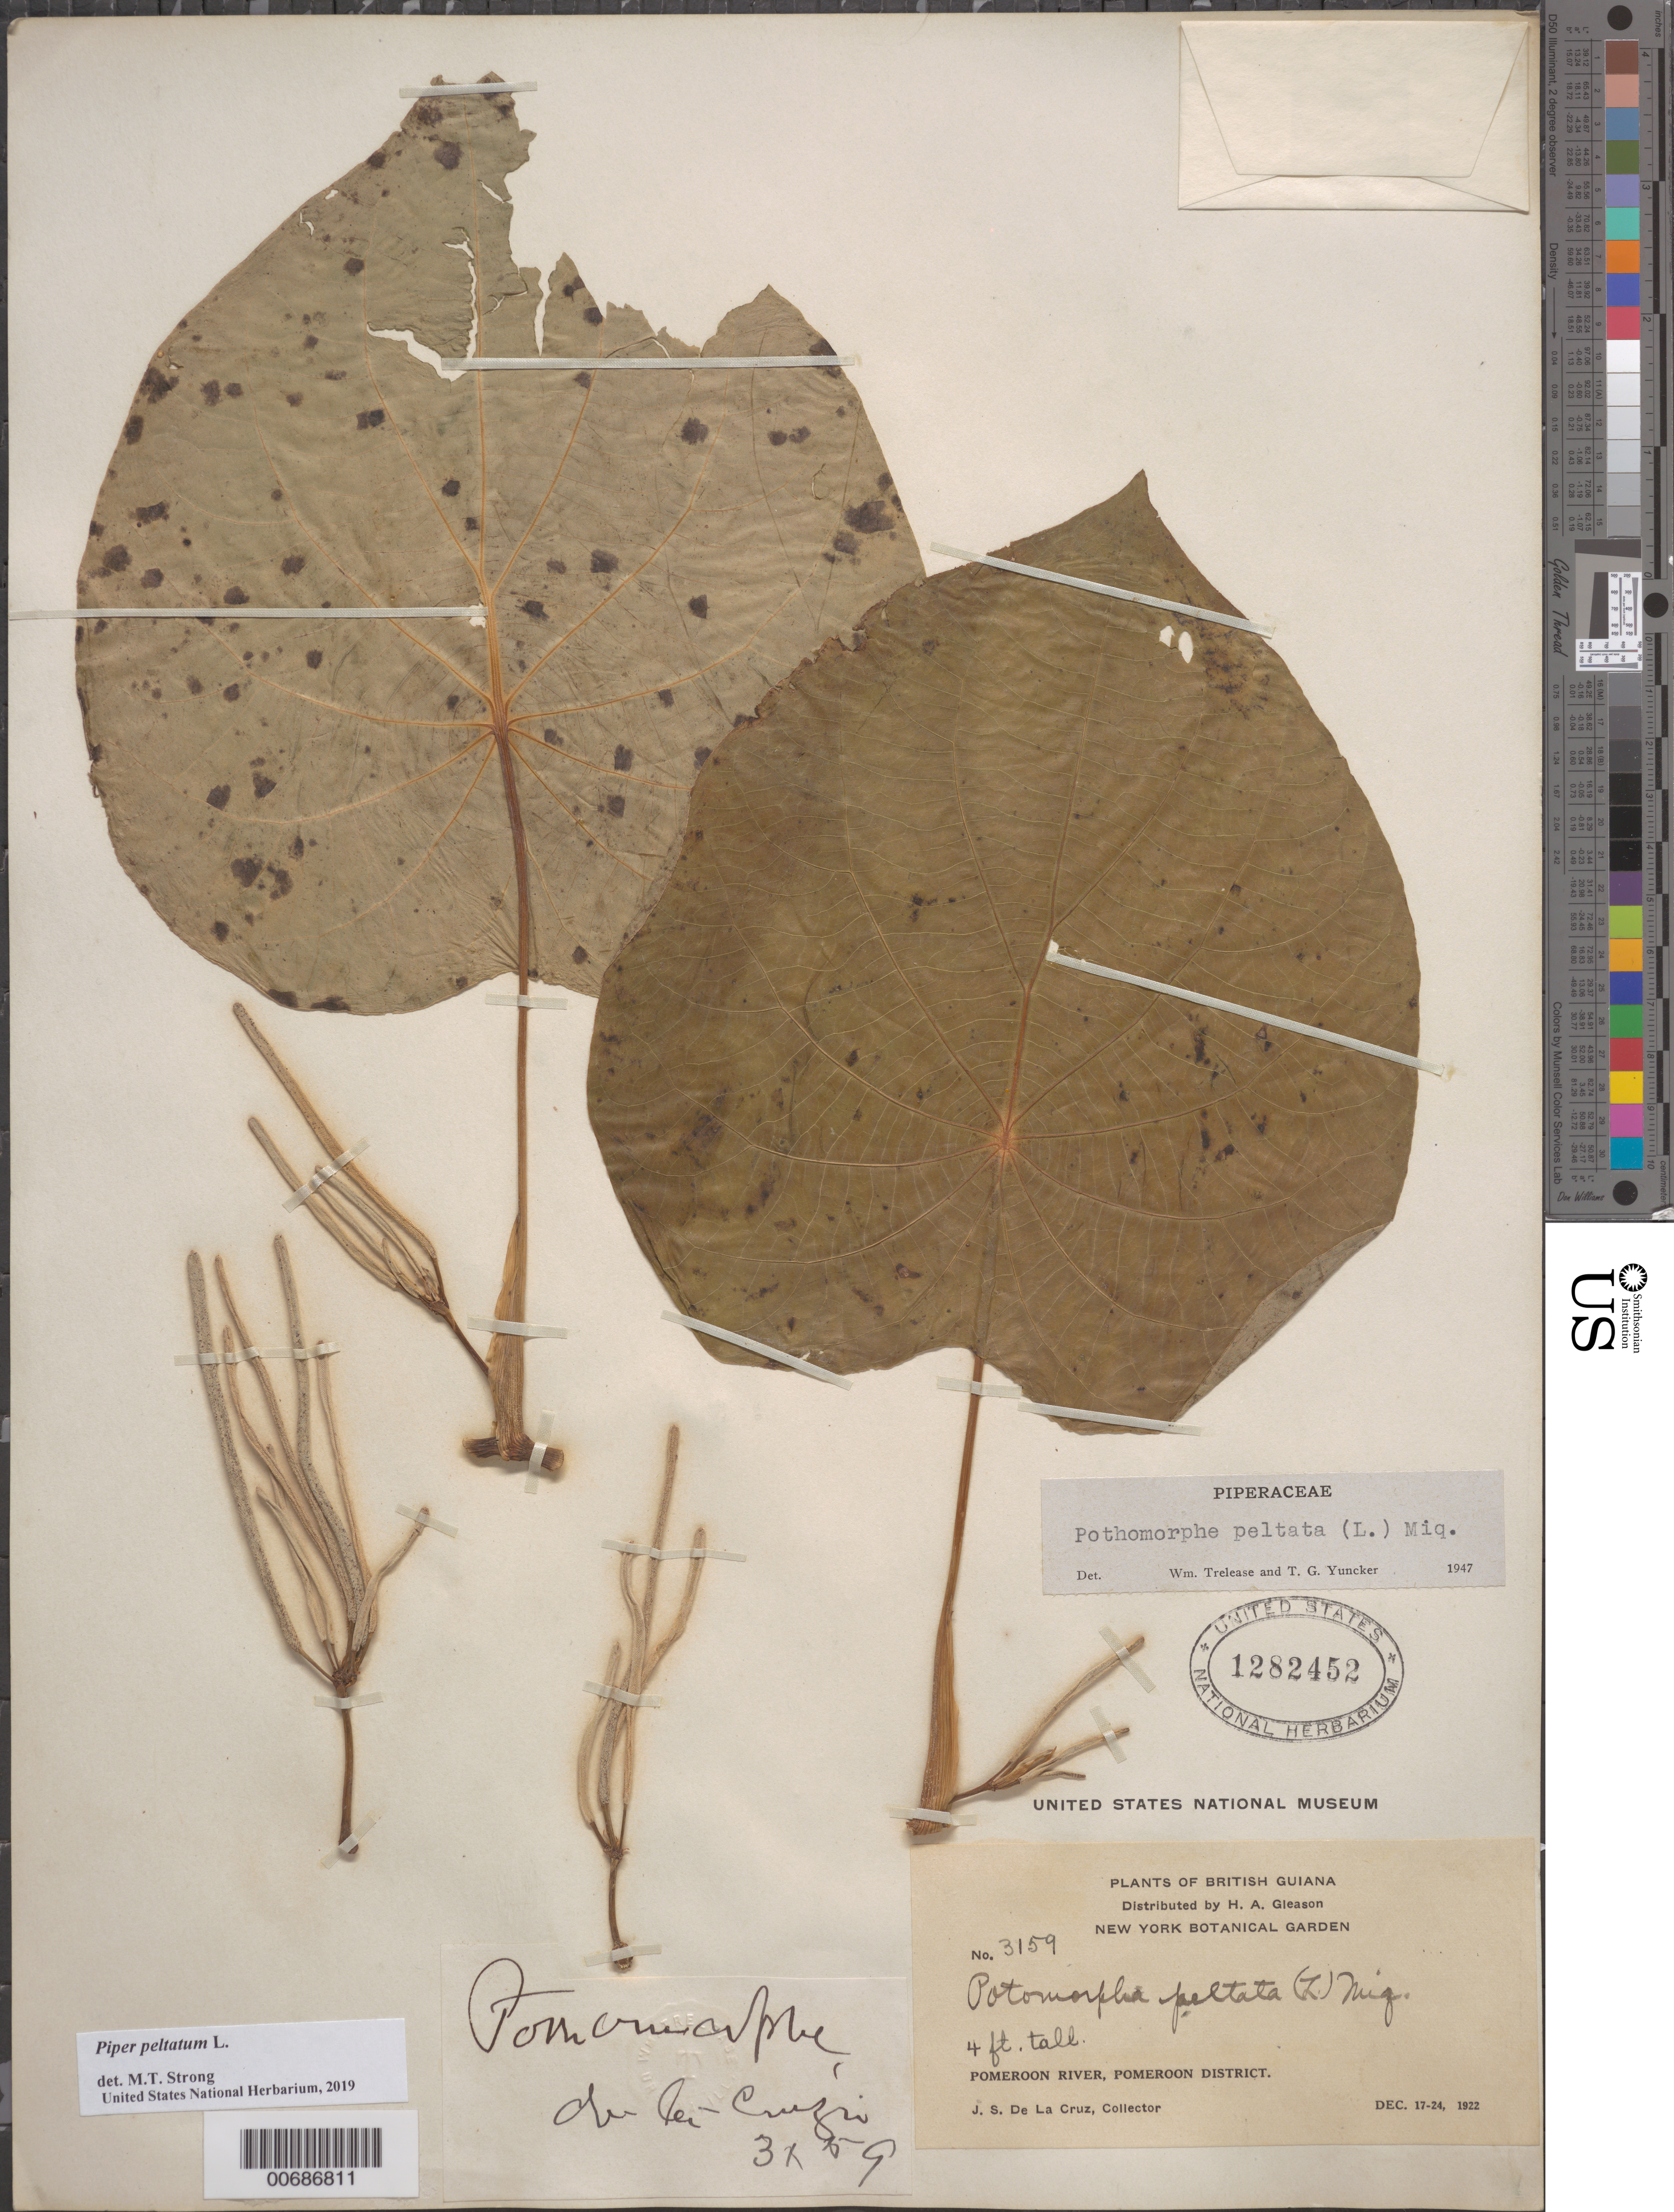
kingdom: Plantae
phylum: Tracheophyta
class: Magnoliopsida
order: Piperales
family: Piperaceae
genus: Piper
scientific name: Piper peltatum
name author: L.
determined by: Strong, M. T., (US), Smithsonian Institution - National Museum of Natural History (UNITED STATES)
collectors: J. S. de la Cruz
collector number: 3159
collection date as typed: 17-Dec-22 to 24-Dec-22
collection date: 1922-12-17/1922-12-24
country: Guyana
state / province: Pomeroon-Supenaam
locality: Pomeroon R.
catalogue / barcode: US 1282452